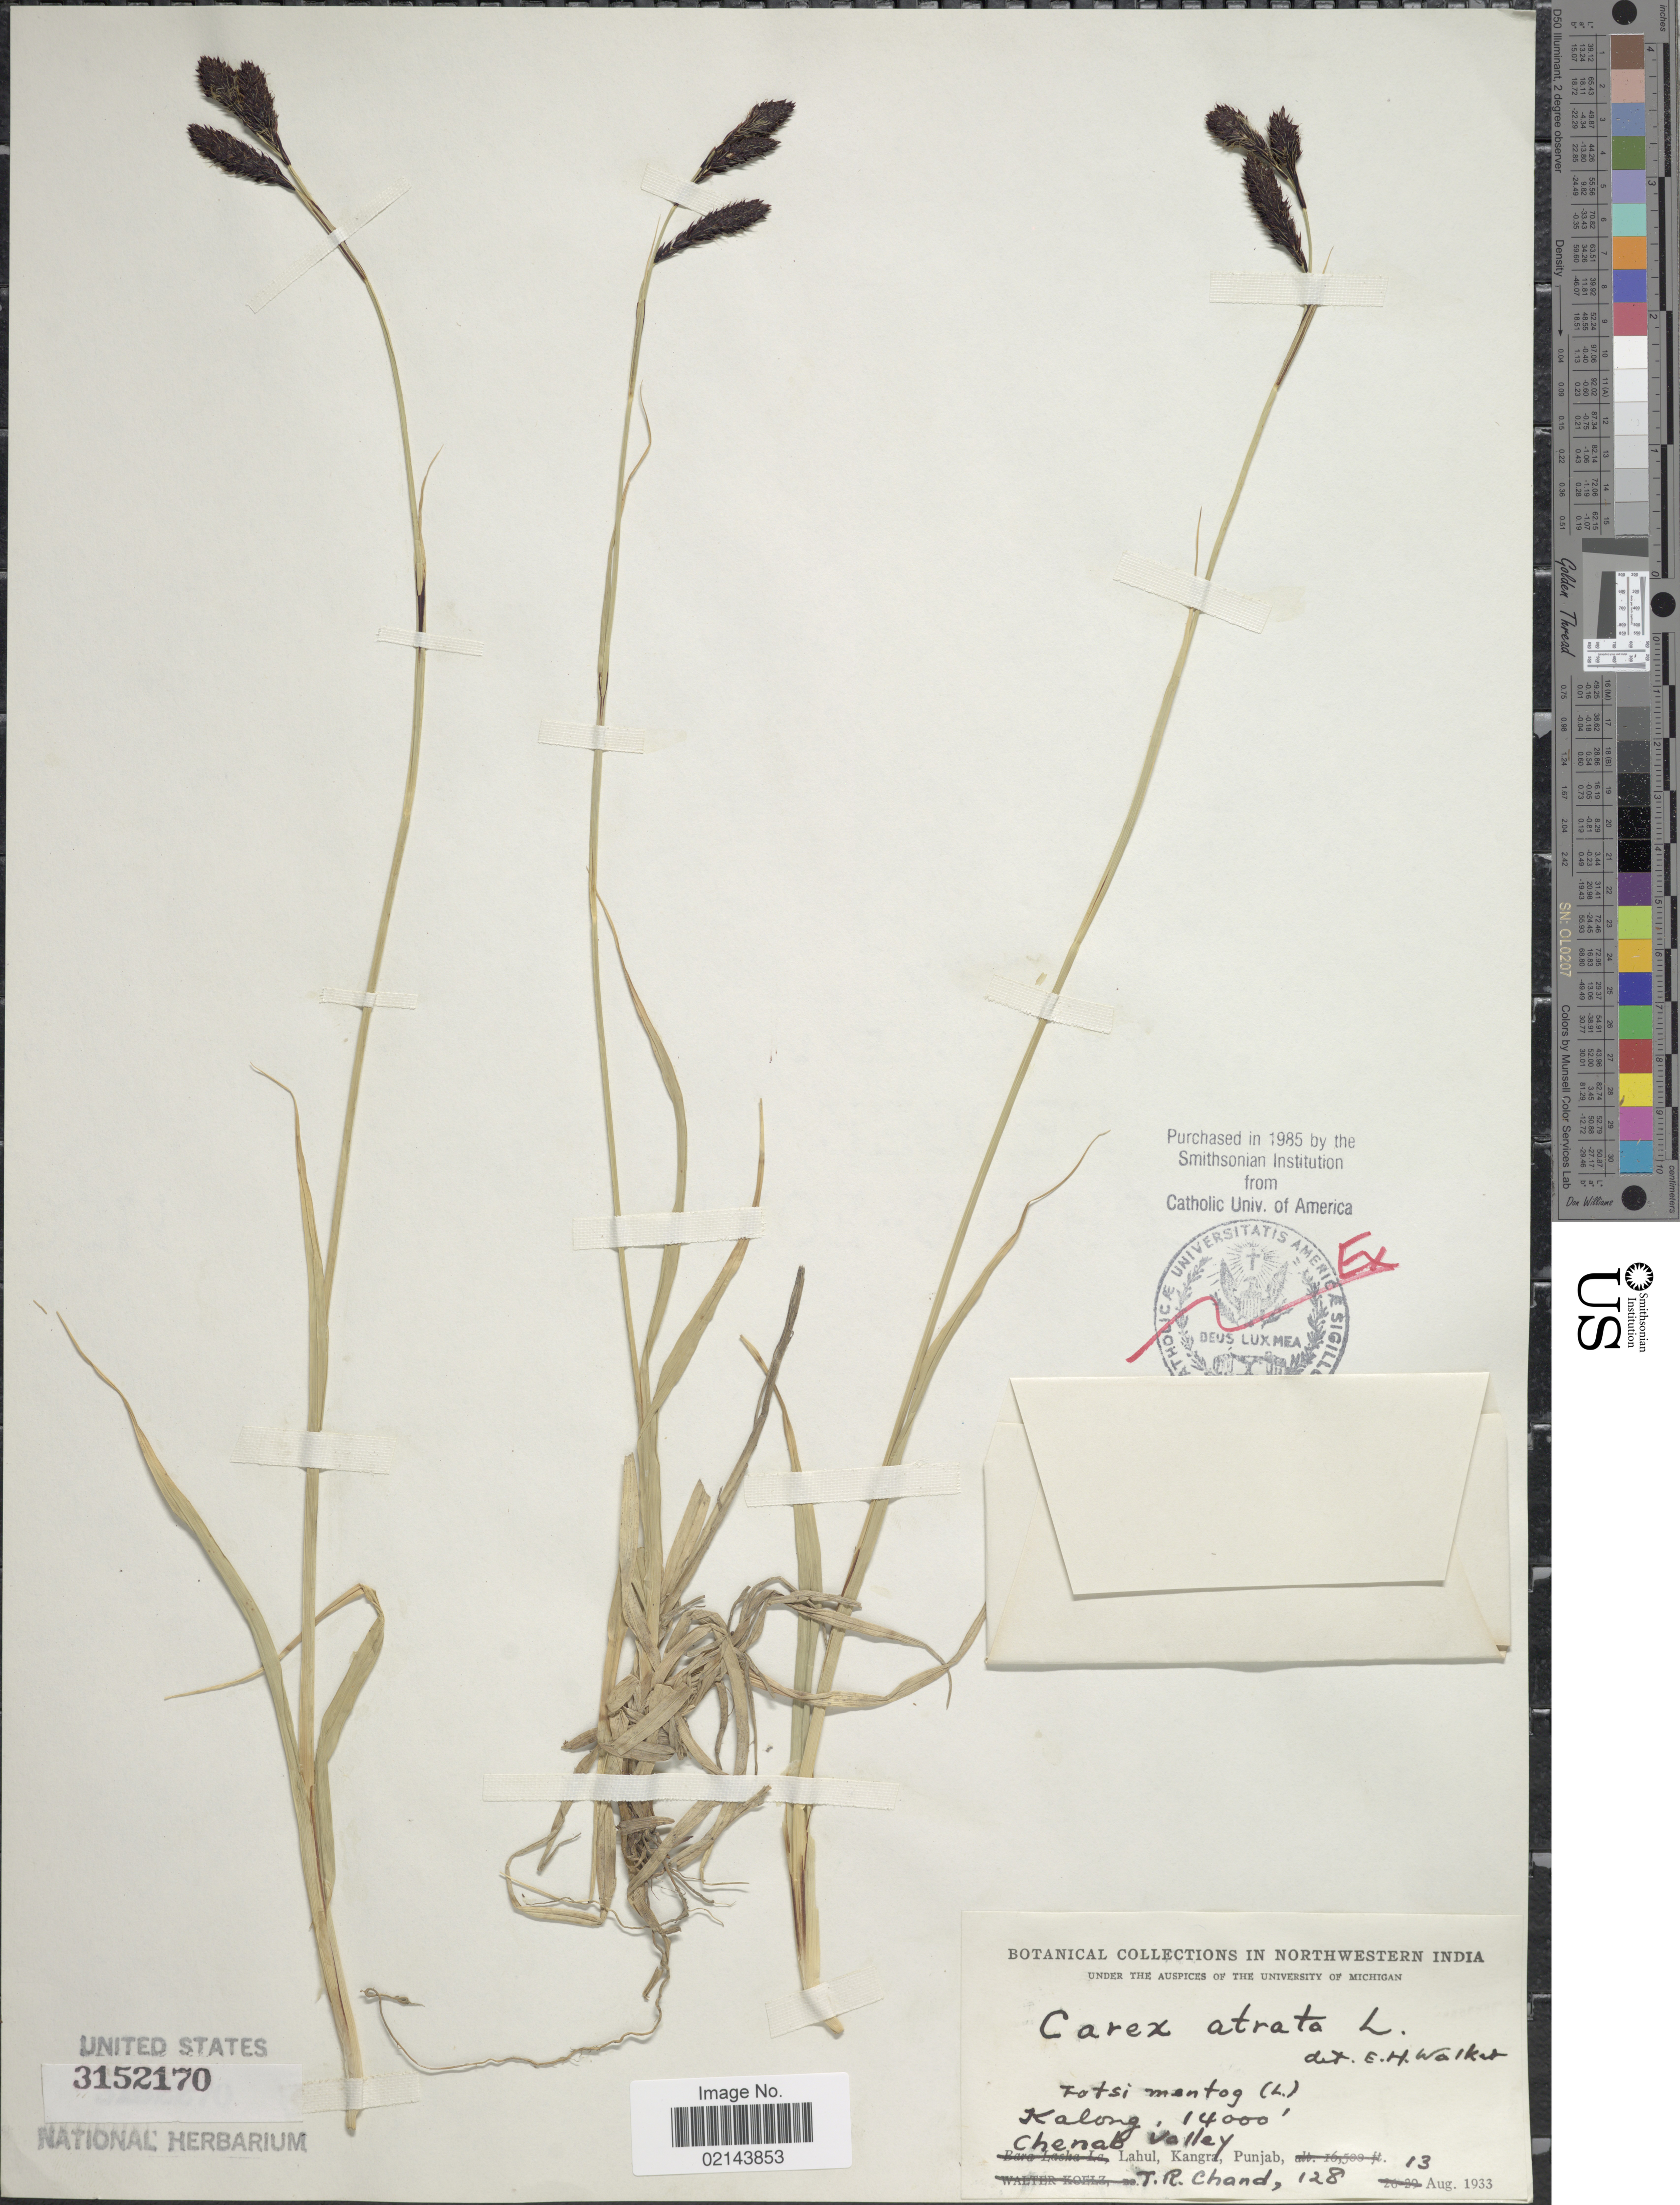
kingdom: Plantae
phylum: Tracheophyta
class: Liliopsida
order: Poales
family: Cyperaceae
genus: Carex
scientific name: Carex atrata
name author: L.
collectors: T. R. Chand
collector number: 128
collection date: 1933-08-13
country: India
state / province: Punjab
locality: Northwestern India. Kalong, Chenat Valley. Lahul, Kangra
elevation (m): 4267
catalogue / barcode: US 3152170